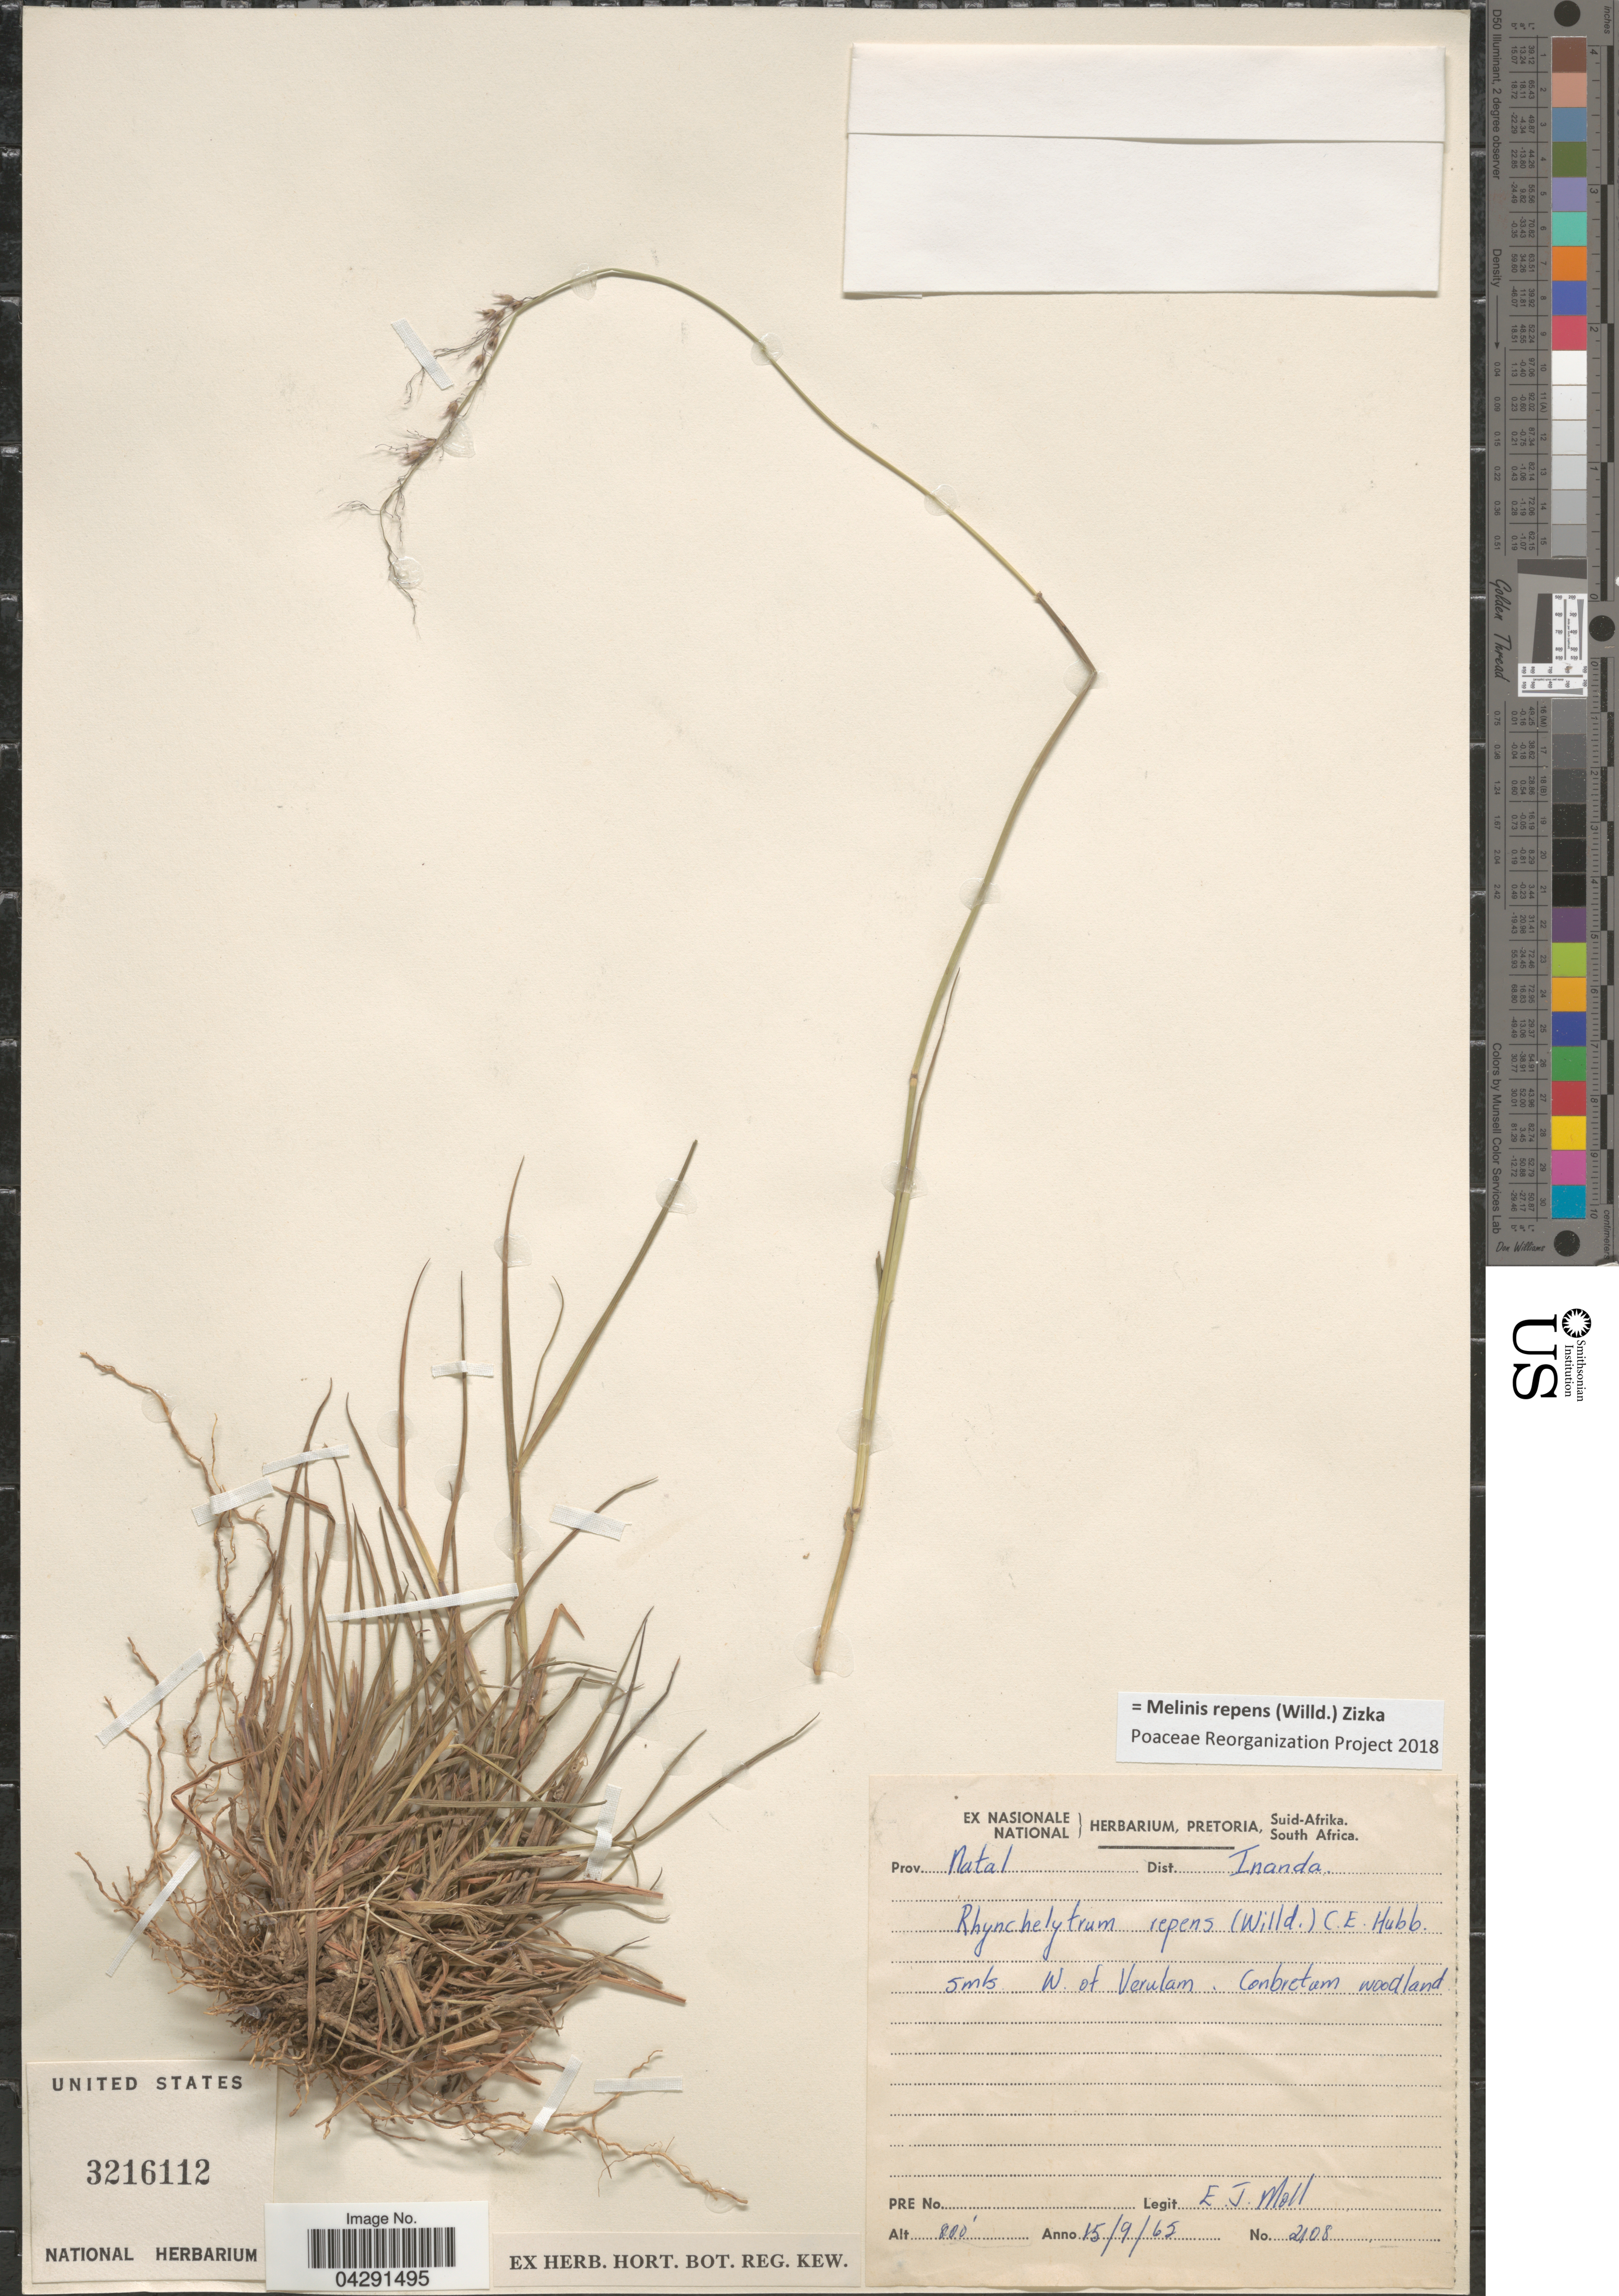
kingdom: Plantae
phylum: Tracheophyta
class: Liliopsida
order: Poales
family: Poaceae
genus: Melinis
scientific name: Melinis repens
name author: (Willd.) Zizka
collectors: E. J. Moll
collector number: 2108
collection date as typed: Transcribed d/m/y: 15/9/65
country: South Africa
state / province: KwaZulu-Natal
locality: Prov. Natal. Dist. Inanda. 5mls W. of Verulam.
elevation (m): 244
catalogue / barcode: US 3216112